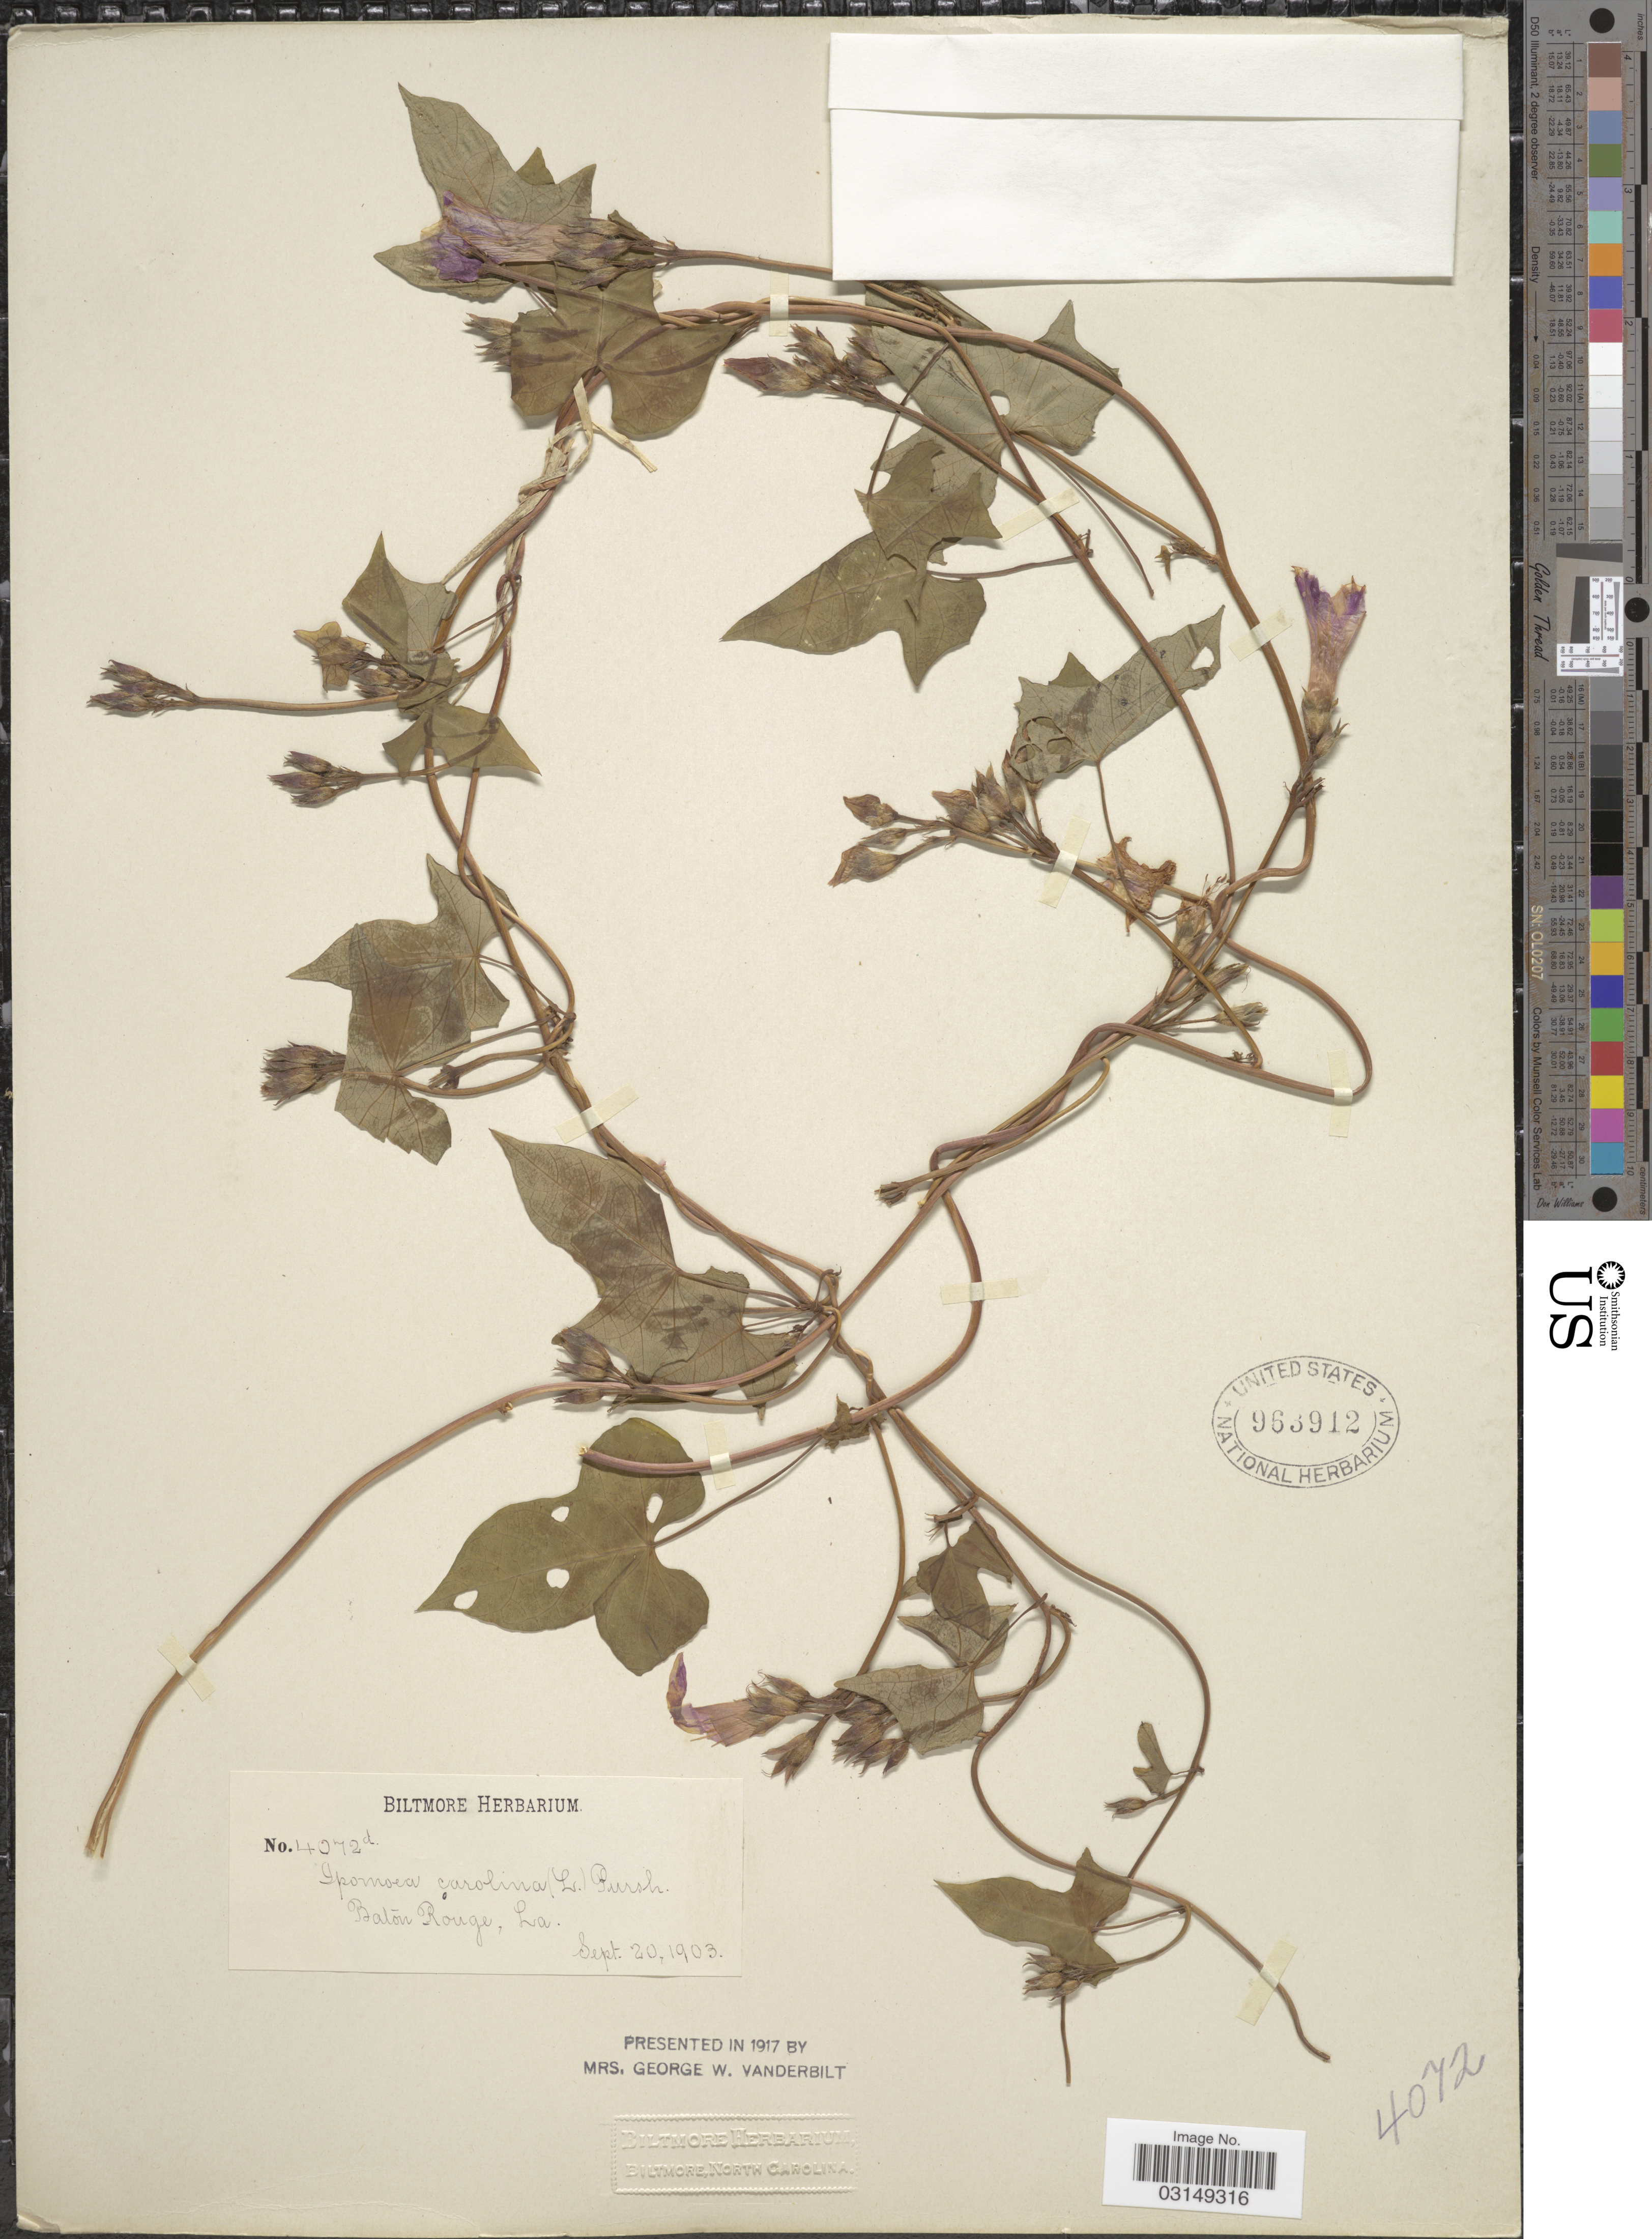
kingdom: Plantae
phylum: Tracheophyta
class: Magnoliopsida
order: Solanales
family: Convolvulaceae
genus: Ipomoea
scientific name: Ipomoea trichocarpa var. trichocarpa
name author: Elliott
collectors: ex herb. Biltmore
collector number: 4072 d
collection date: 1903-09-20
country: United States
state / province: Louisiana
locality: Baton Rouge.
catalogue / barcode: US 963912